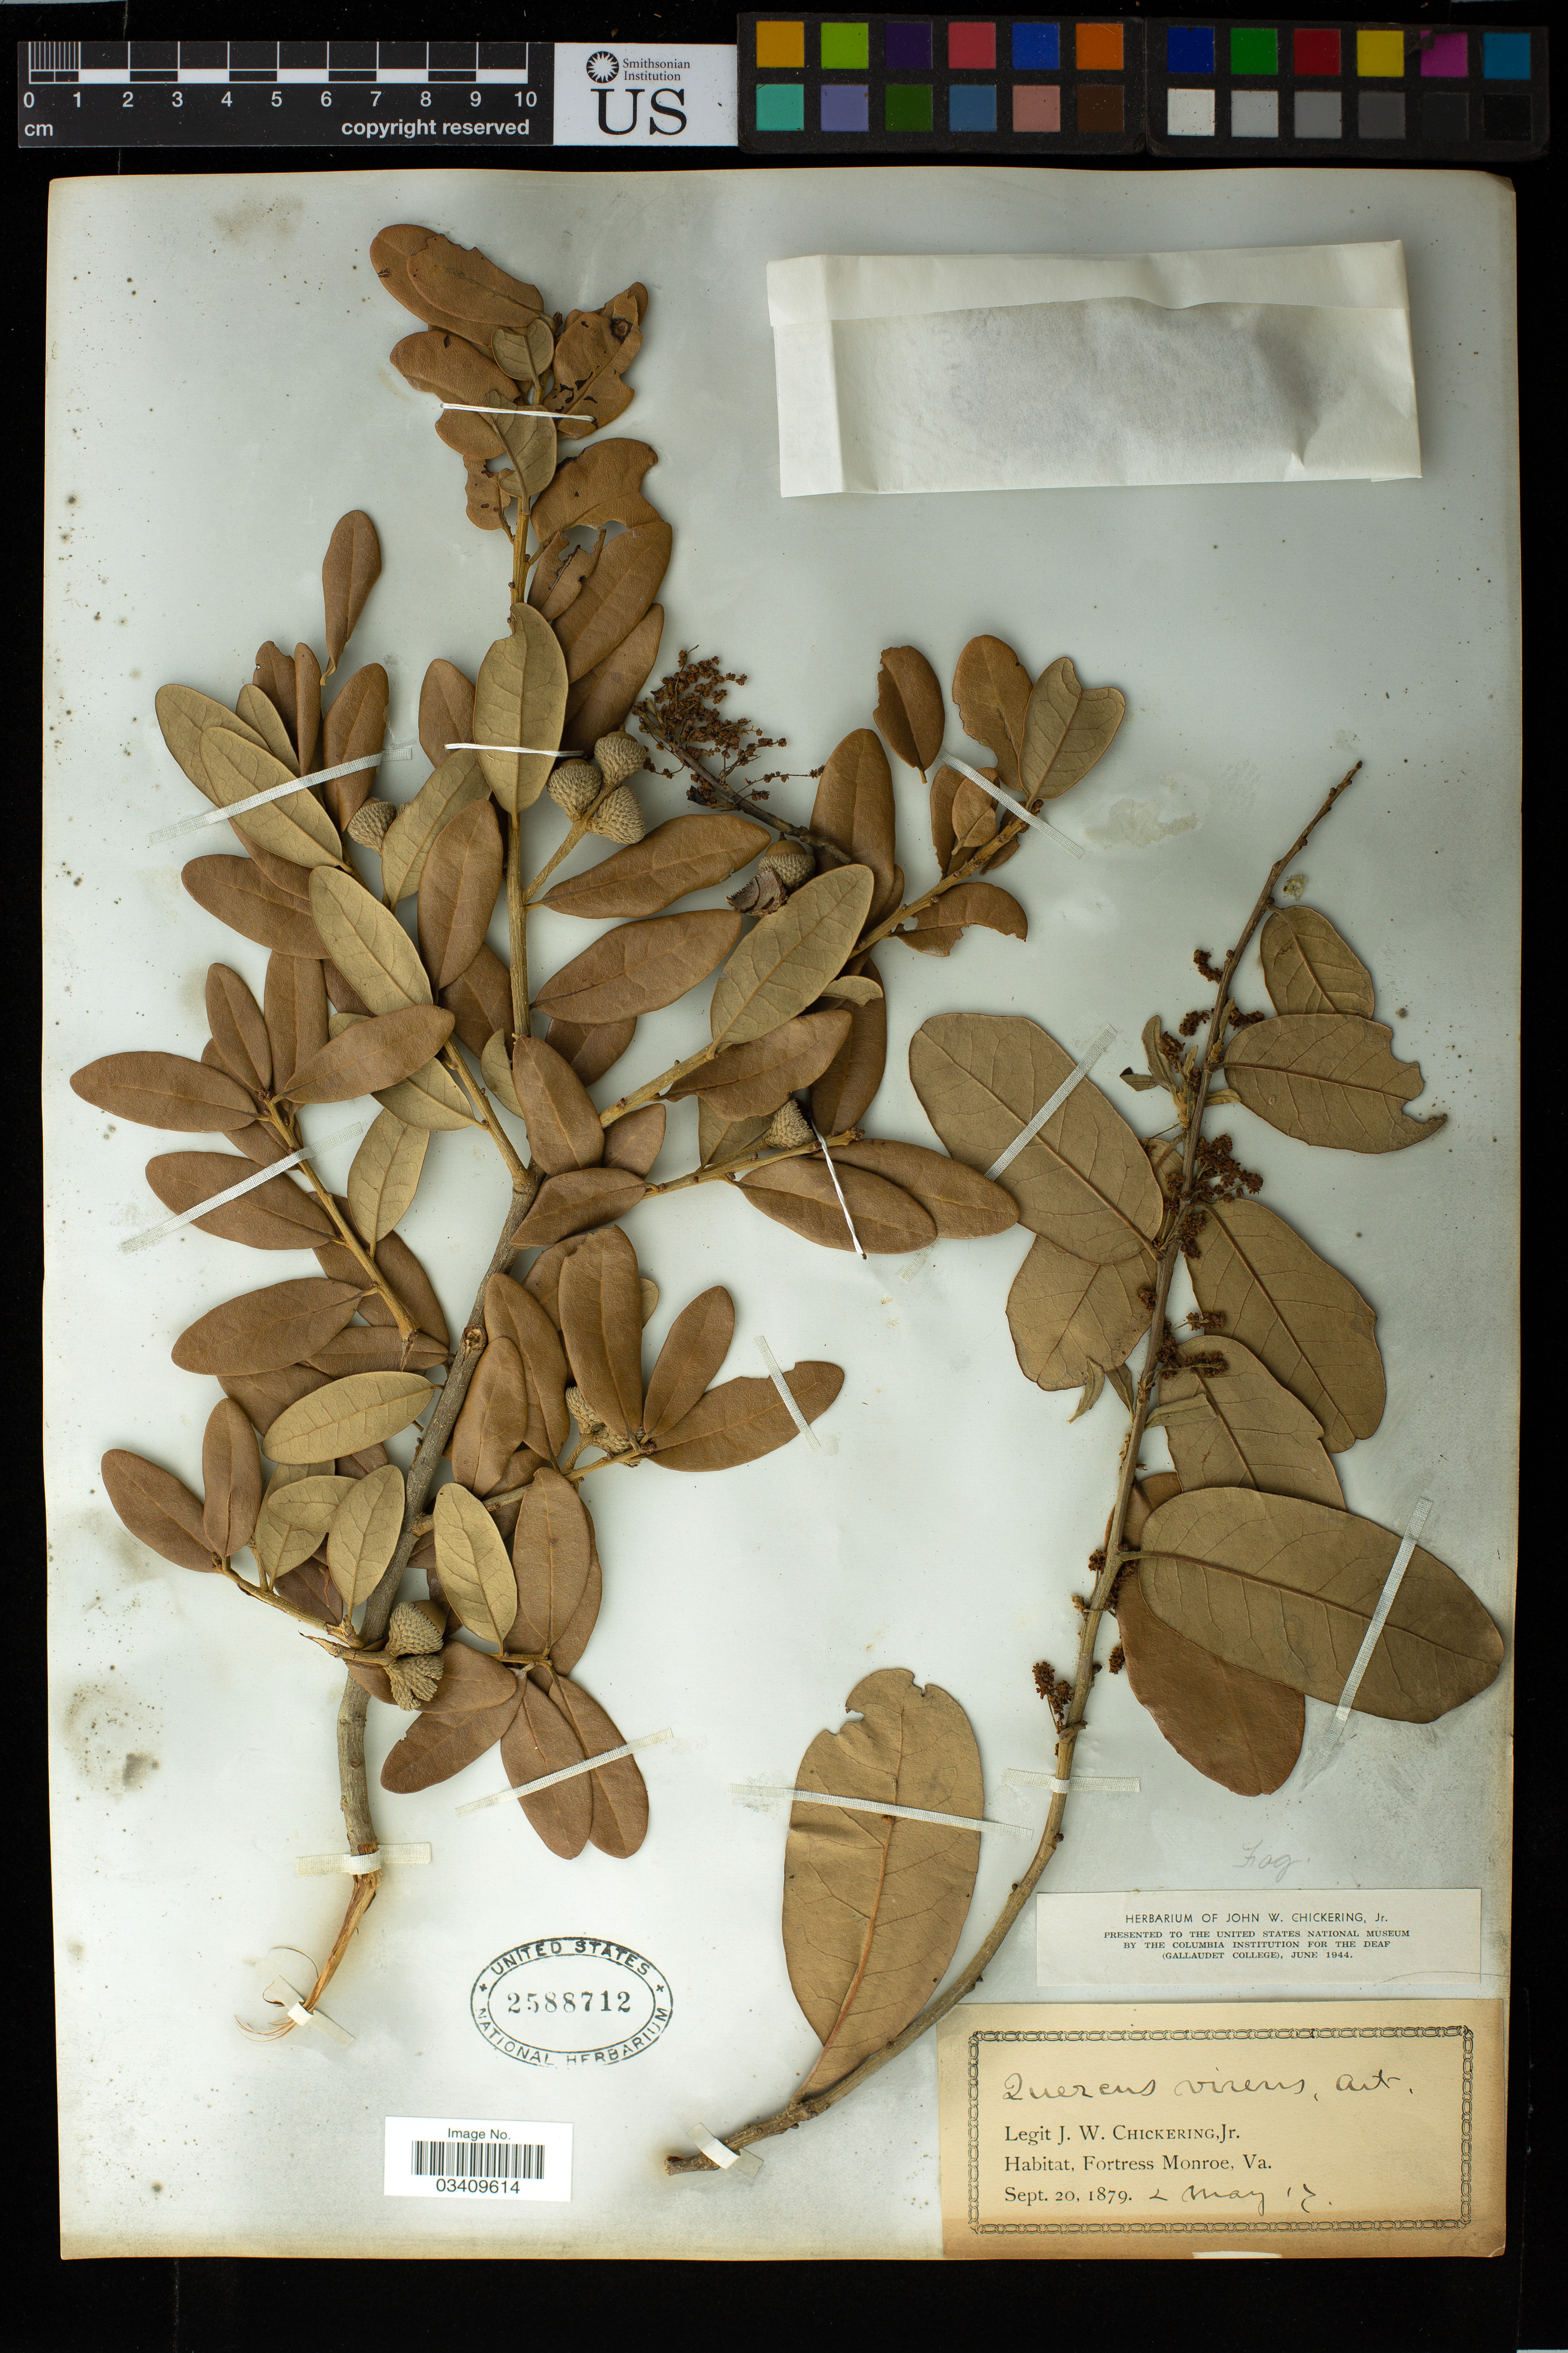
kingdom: Plantae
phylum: Tracheophyta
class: Magnoliopsida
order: Fagales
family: Fagaceae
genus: Quercus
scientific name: Quercus virginiana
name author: Mill.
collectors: J. W. Chickering Jr.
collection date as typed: Sept. 20 1879 - May 17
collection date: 1879-09-20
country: United States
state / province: Virginia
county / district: City of Hampton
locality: Fortress Monroe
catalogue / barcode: US 2588712